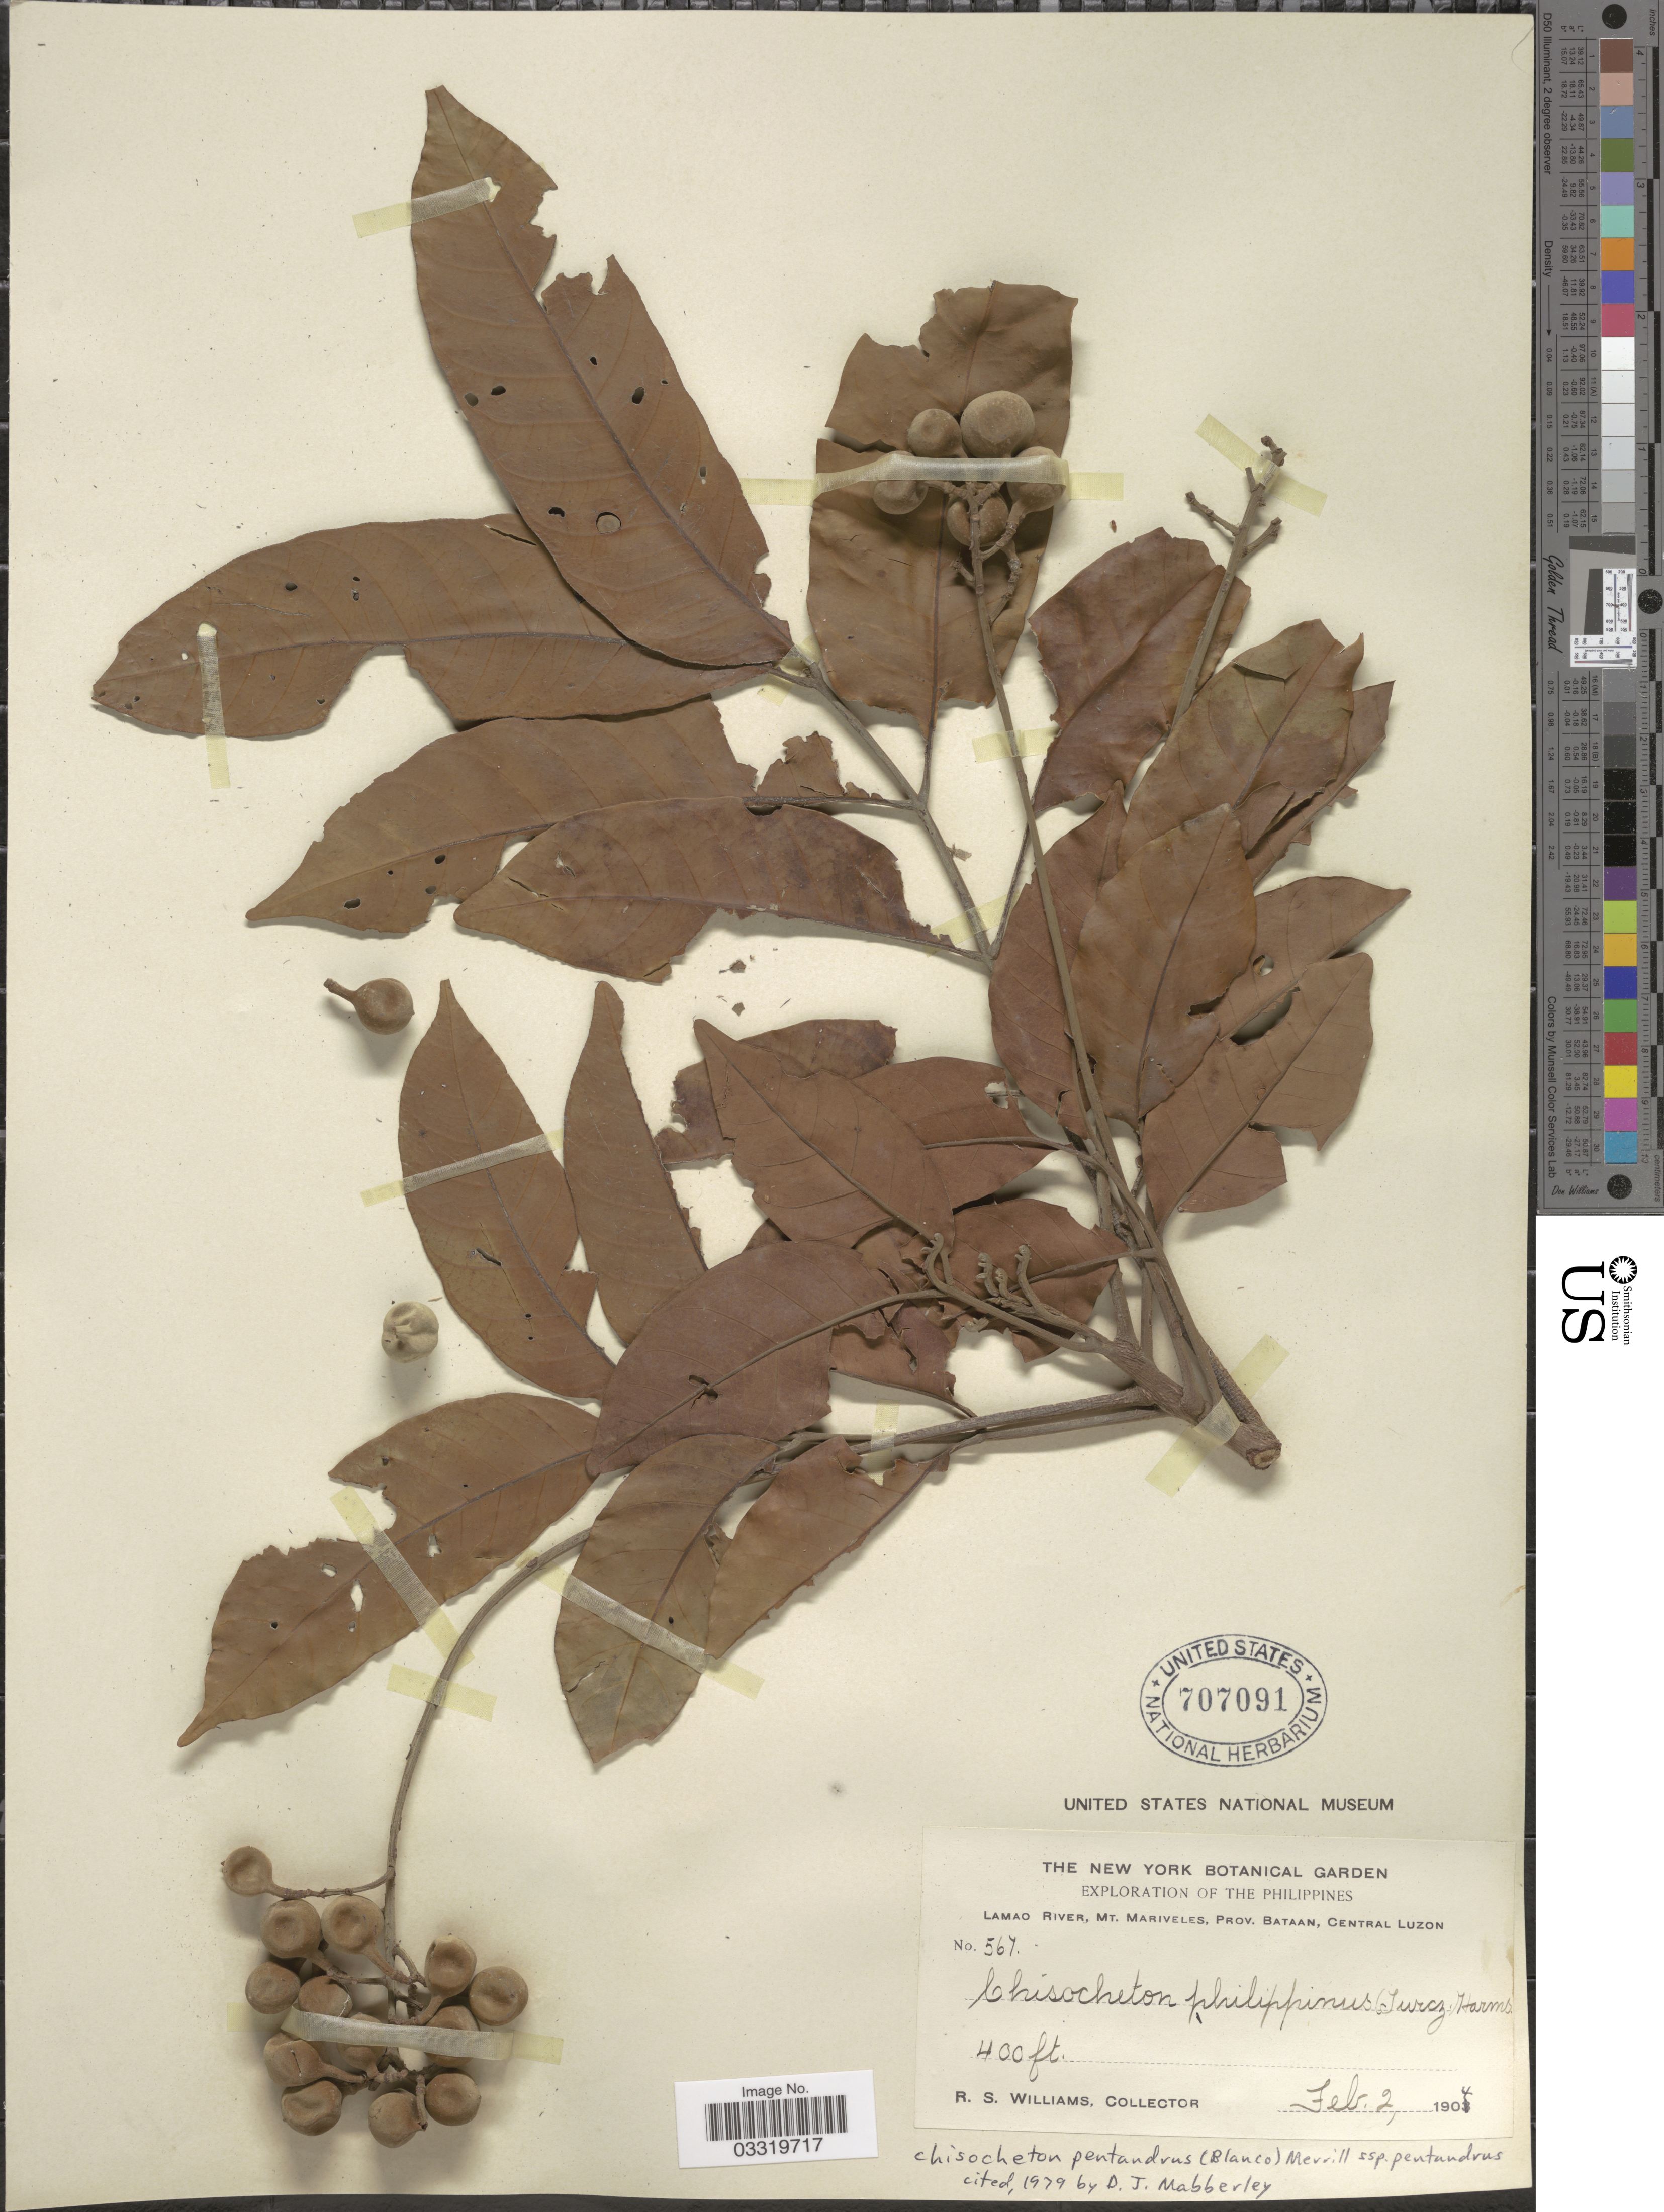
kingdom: Plantae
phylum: Tracheophyta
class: Magnoliopsida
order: Sapindales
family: Meliaceae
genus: Chisocheton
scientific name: Chisocheton pentandrus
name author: (Blanco) Merr.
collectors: R. S. Williams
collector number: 567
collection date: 1904-02-02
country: Philippines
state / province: Central Luzon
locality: Lamao River, Mt. Mariveles, Prov. Bataan.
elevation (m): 122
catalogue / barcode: US 707091